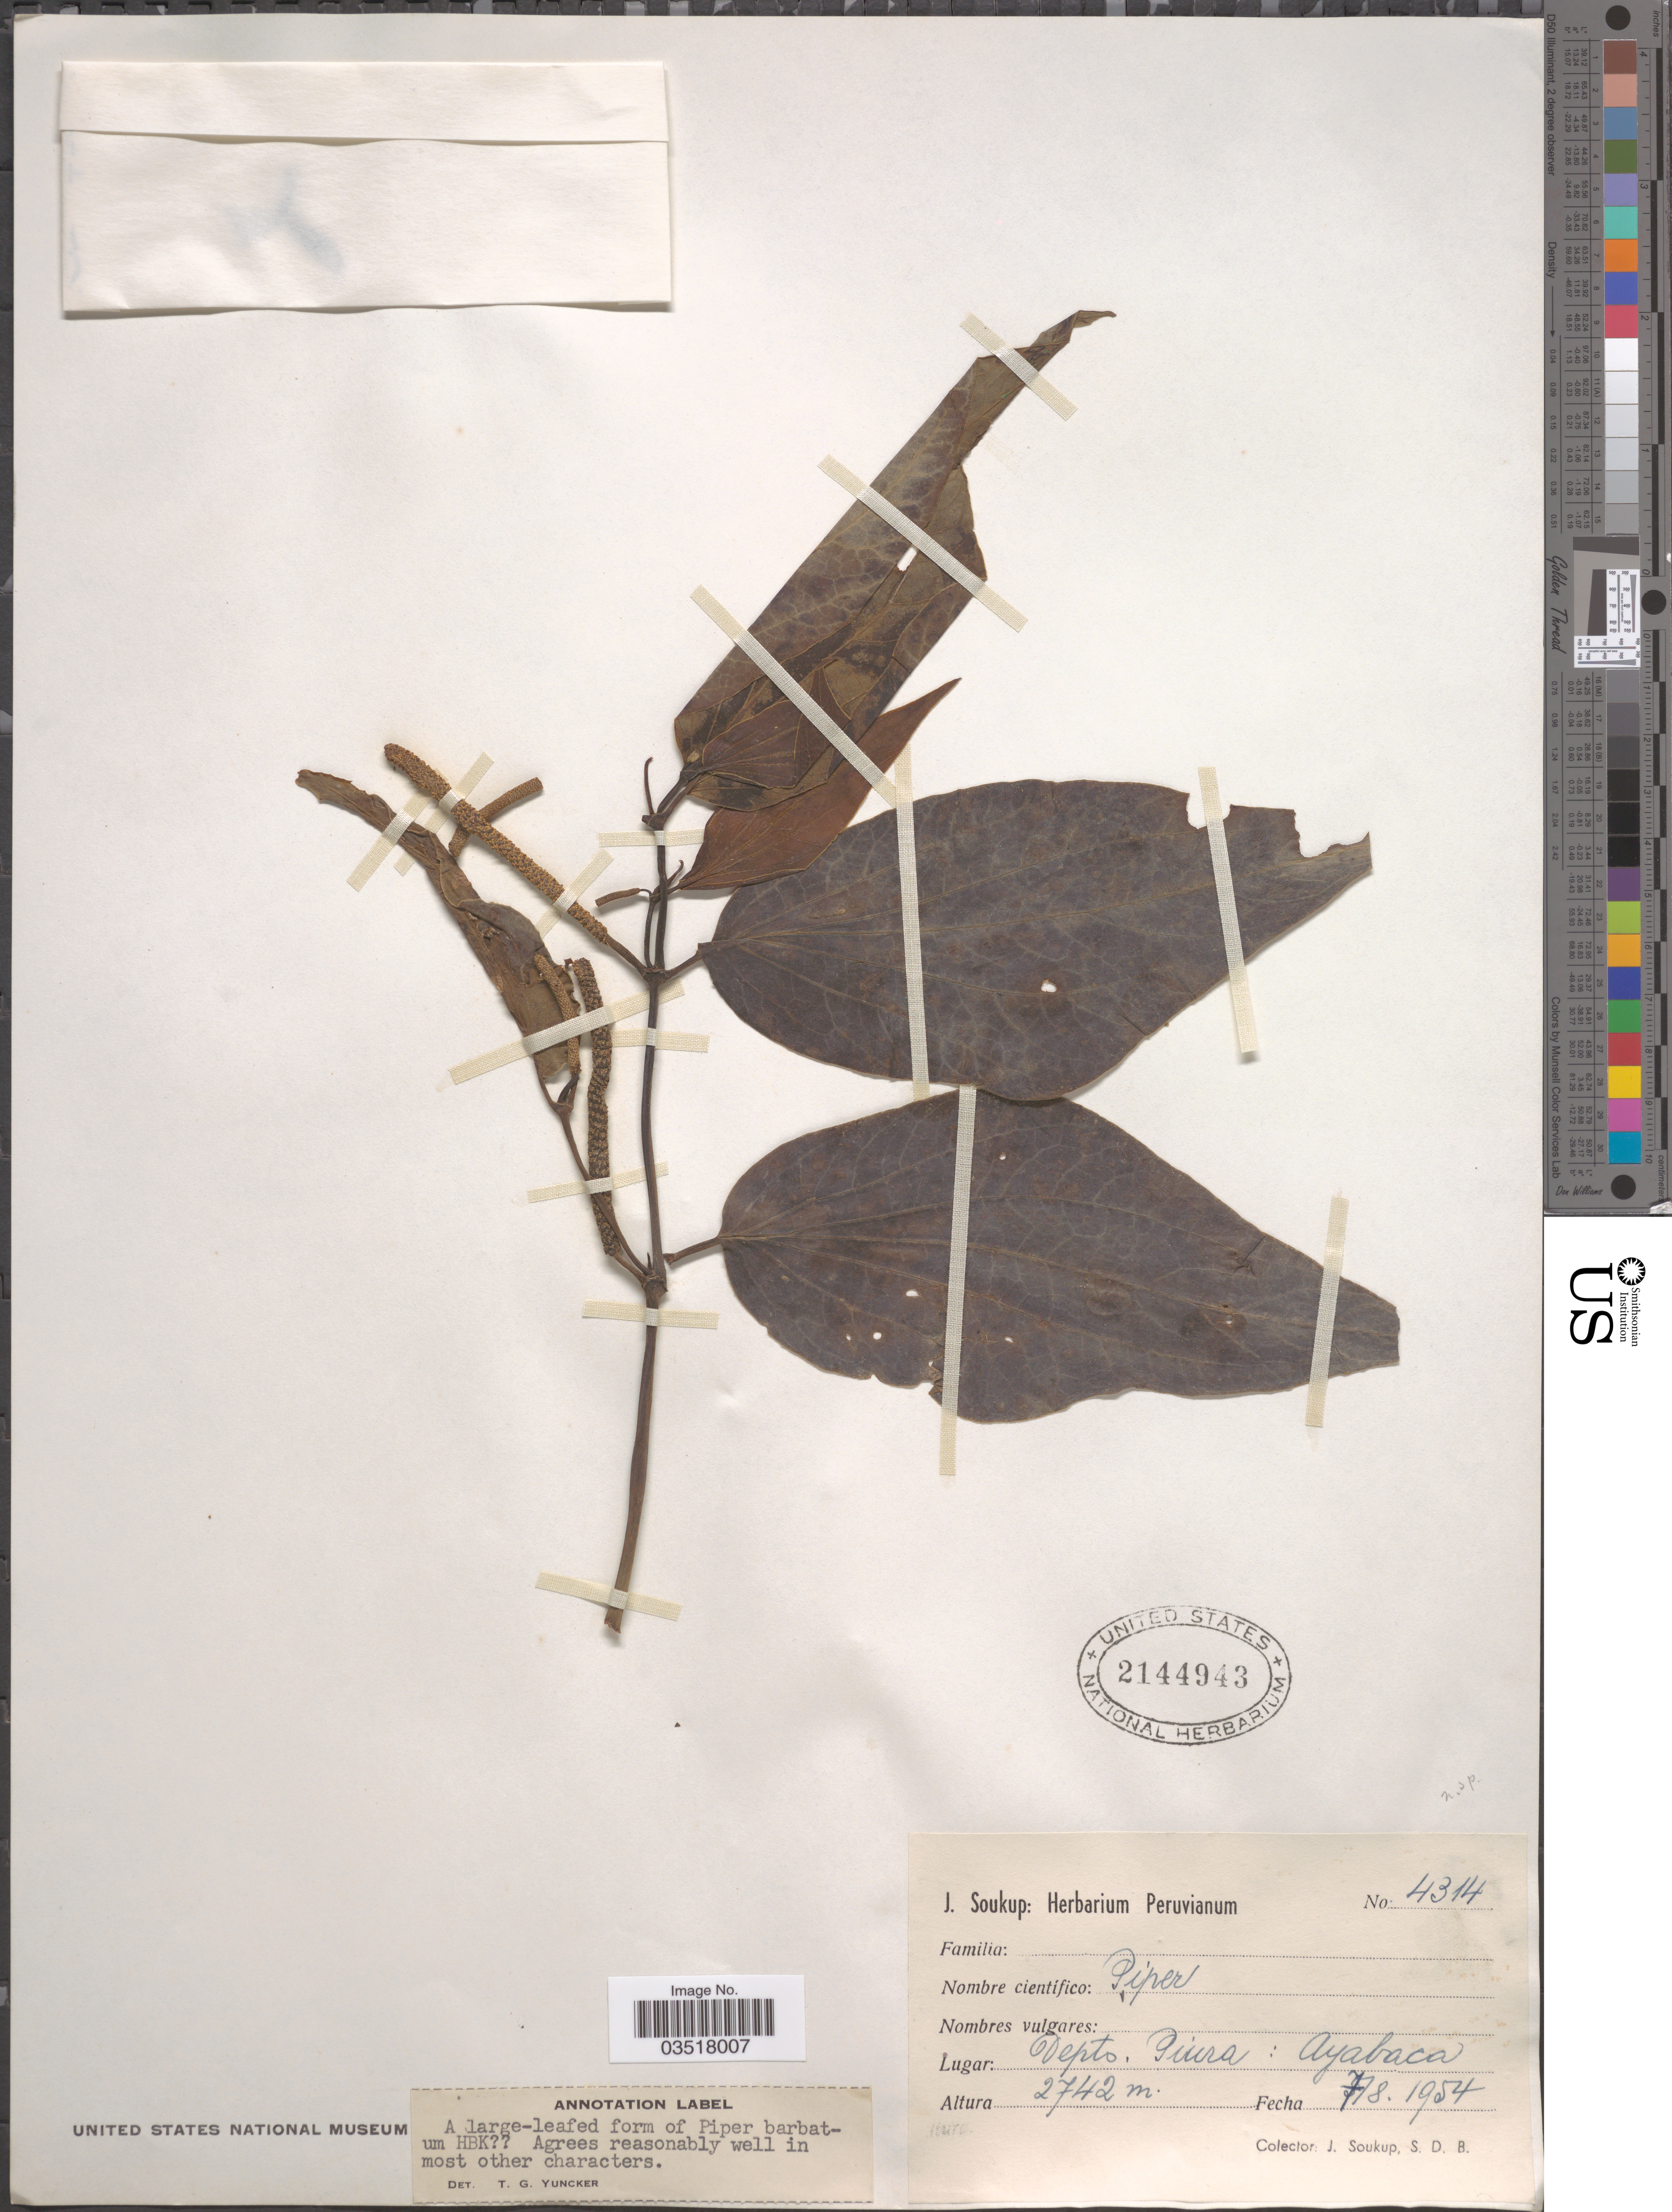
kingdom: Plantae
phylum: Tracheophyta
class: Magnoliopsida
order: Piperales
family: Piperaceae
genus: Piper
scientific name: Piper barbatum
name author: C. DC.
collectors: J. Soukup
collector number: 4314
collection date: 1954-08-07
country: Peru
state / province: Piura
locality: Depto. Piura: Ayabaca.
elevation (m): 2742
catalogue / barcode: US 2144943